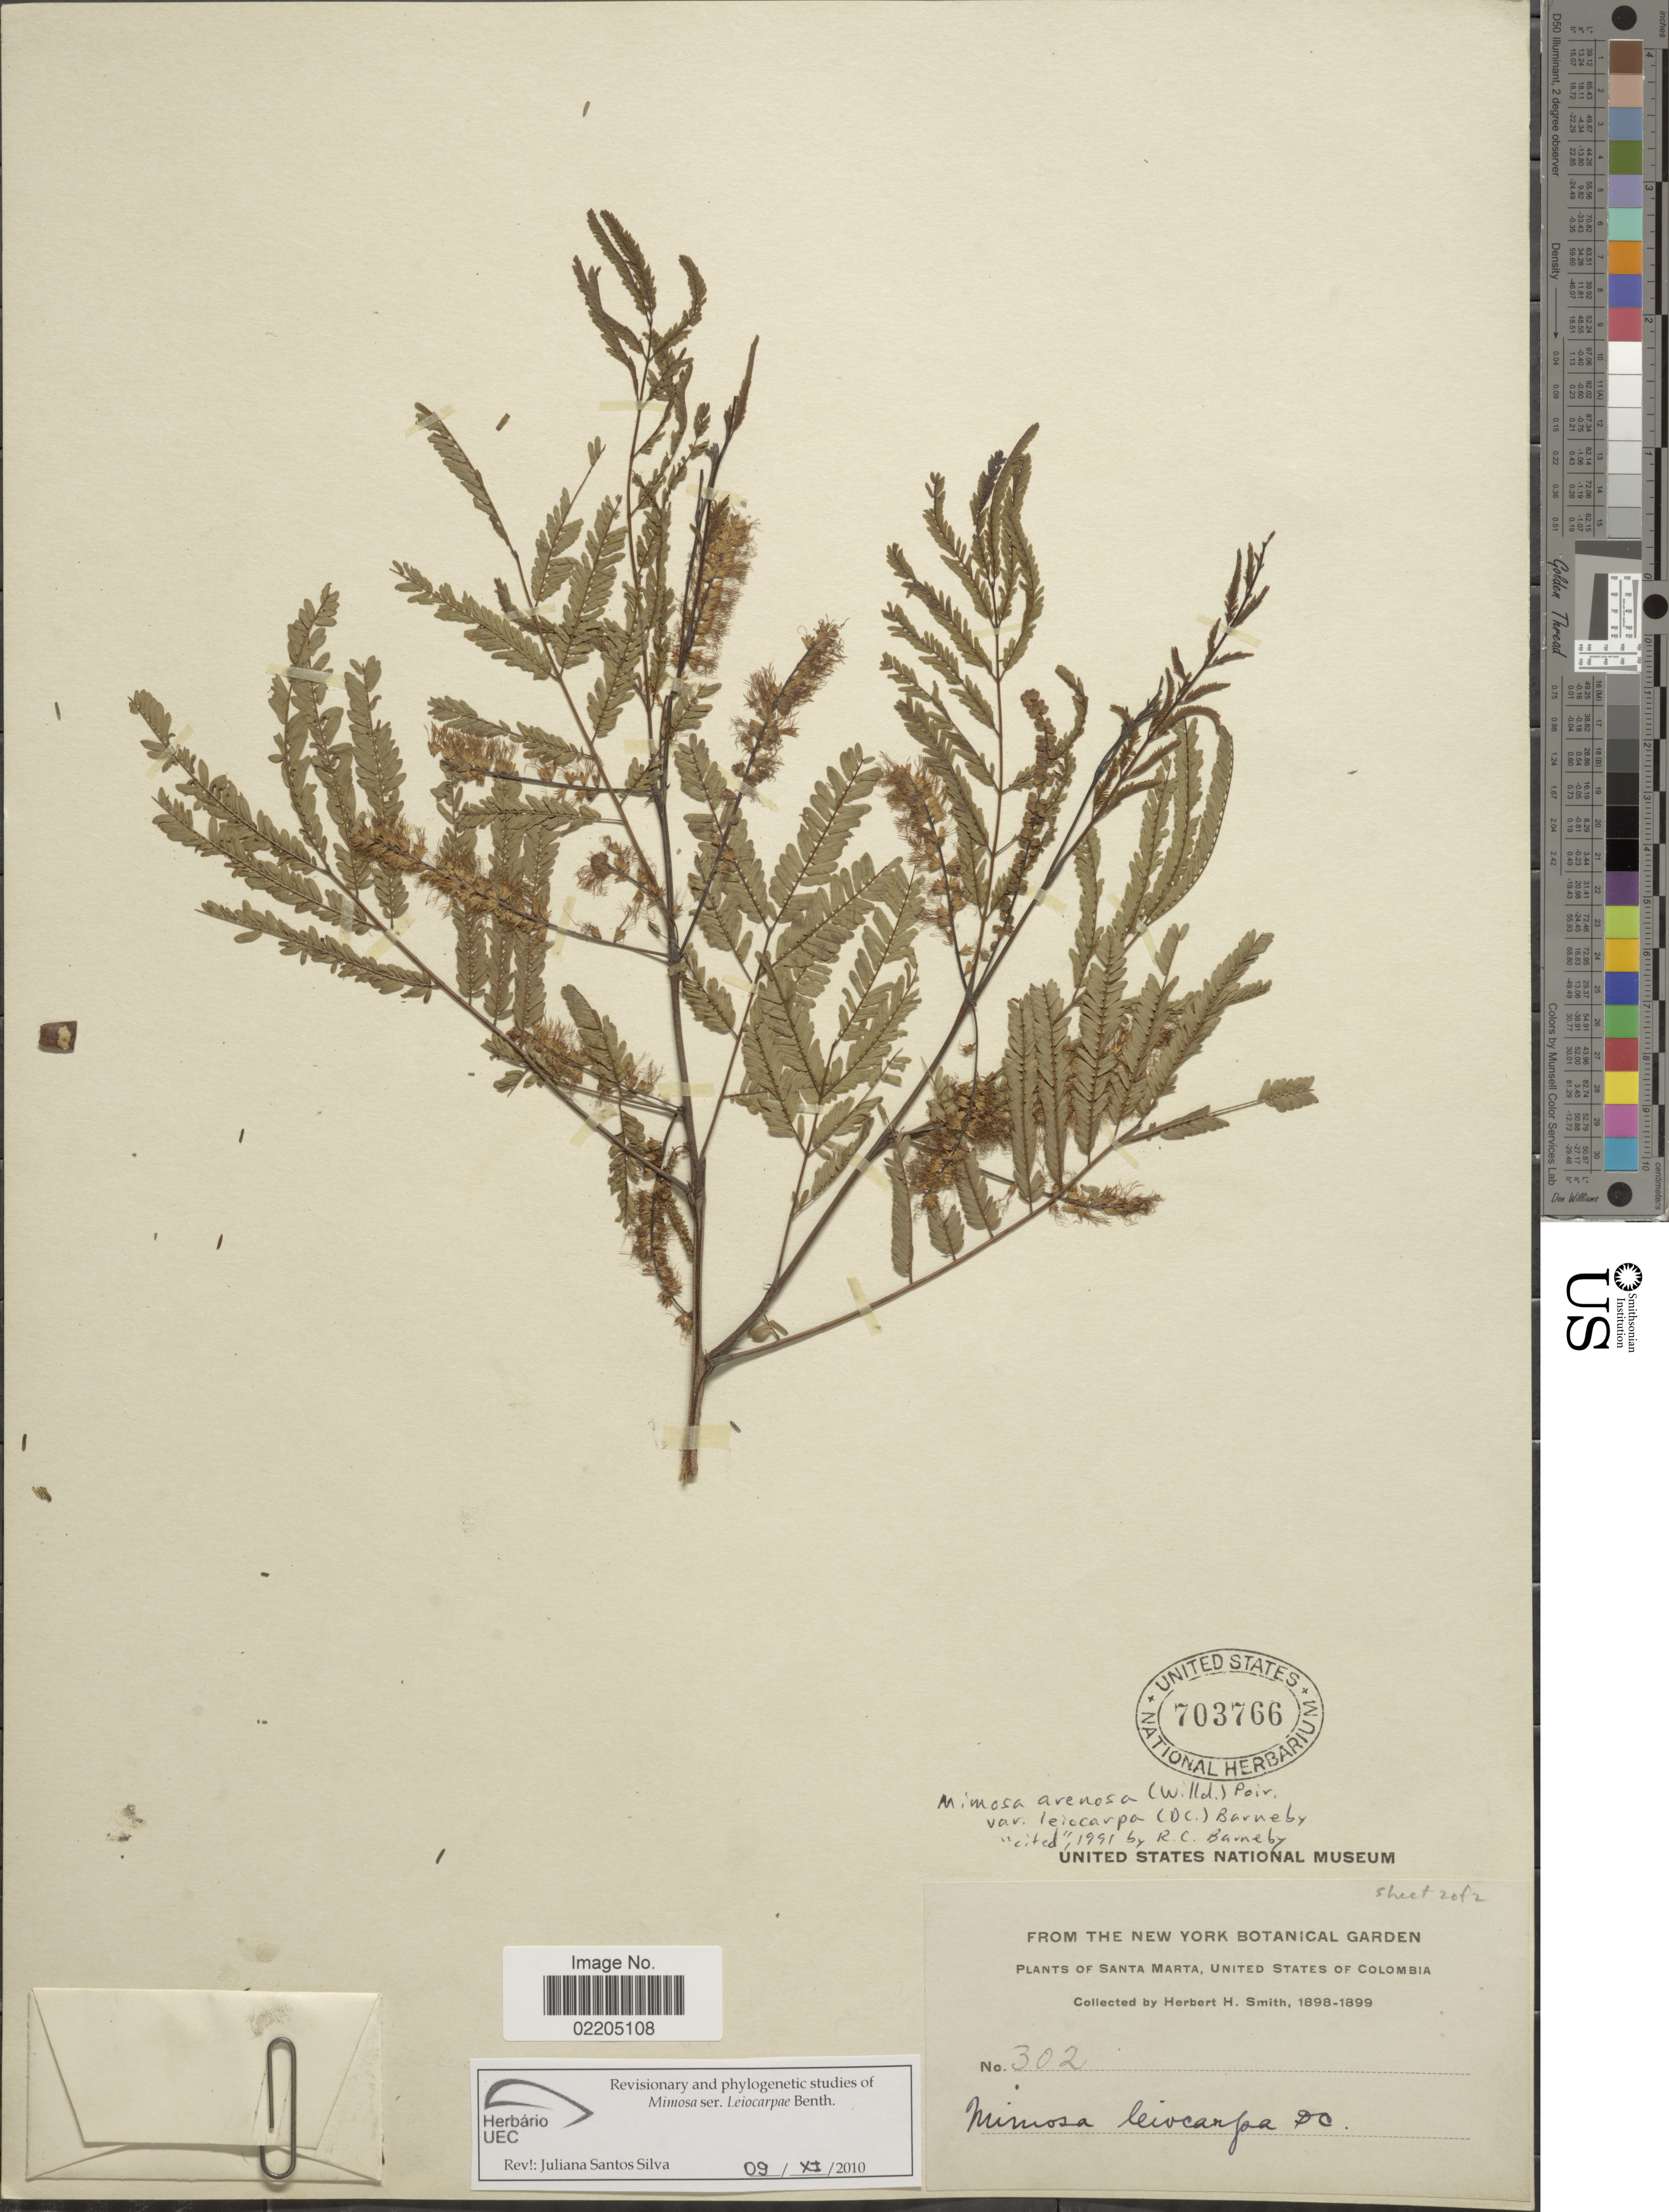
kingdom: Plantae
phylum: Tracheophyta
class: Magnoliopsida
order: Fabales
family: Fabaceae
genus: Mimosa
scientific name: Mimosa arenosa var. leiocarpa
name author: (DC.) Barneby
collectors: Herbert H. Smith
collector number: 302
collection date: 1898/1899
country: Colombia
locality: Santa Marta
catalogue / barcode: US 703766